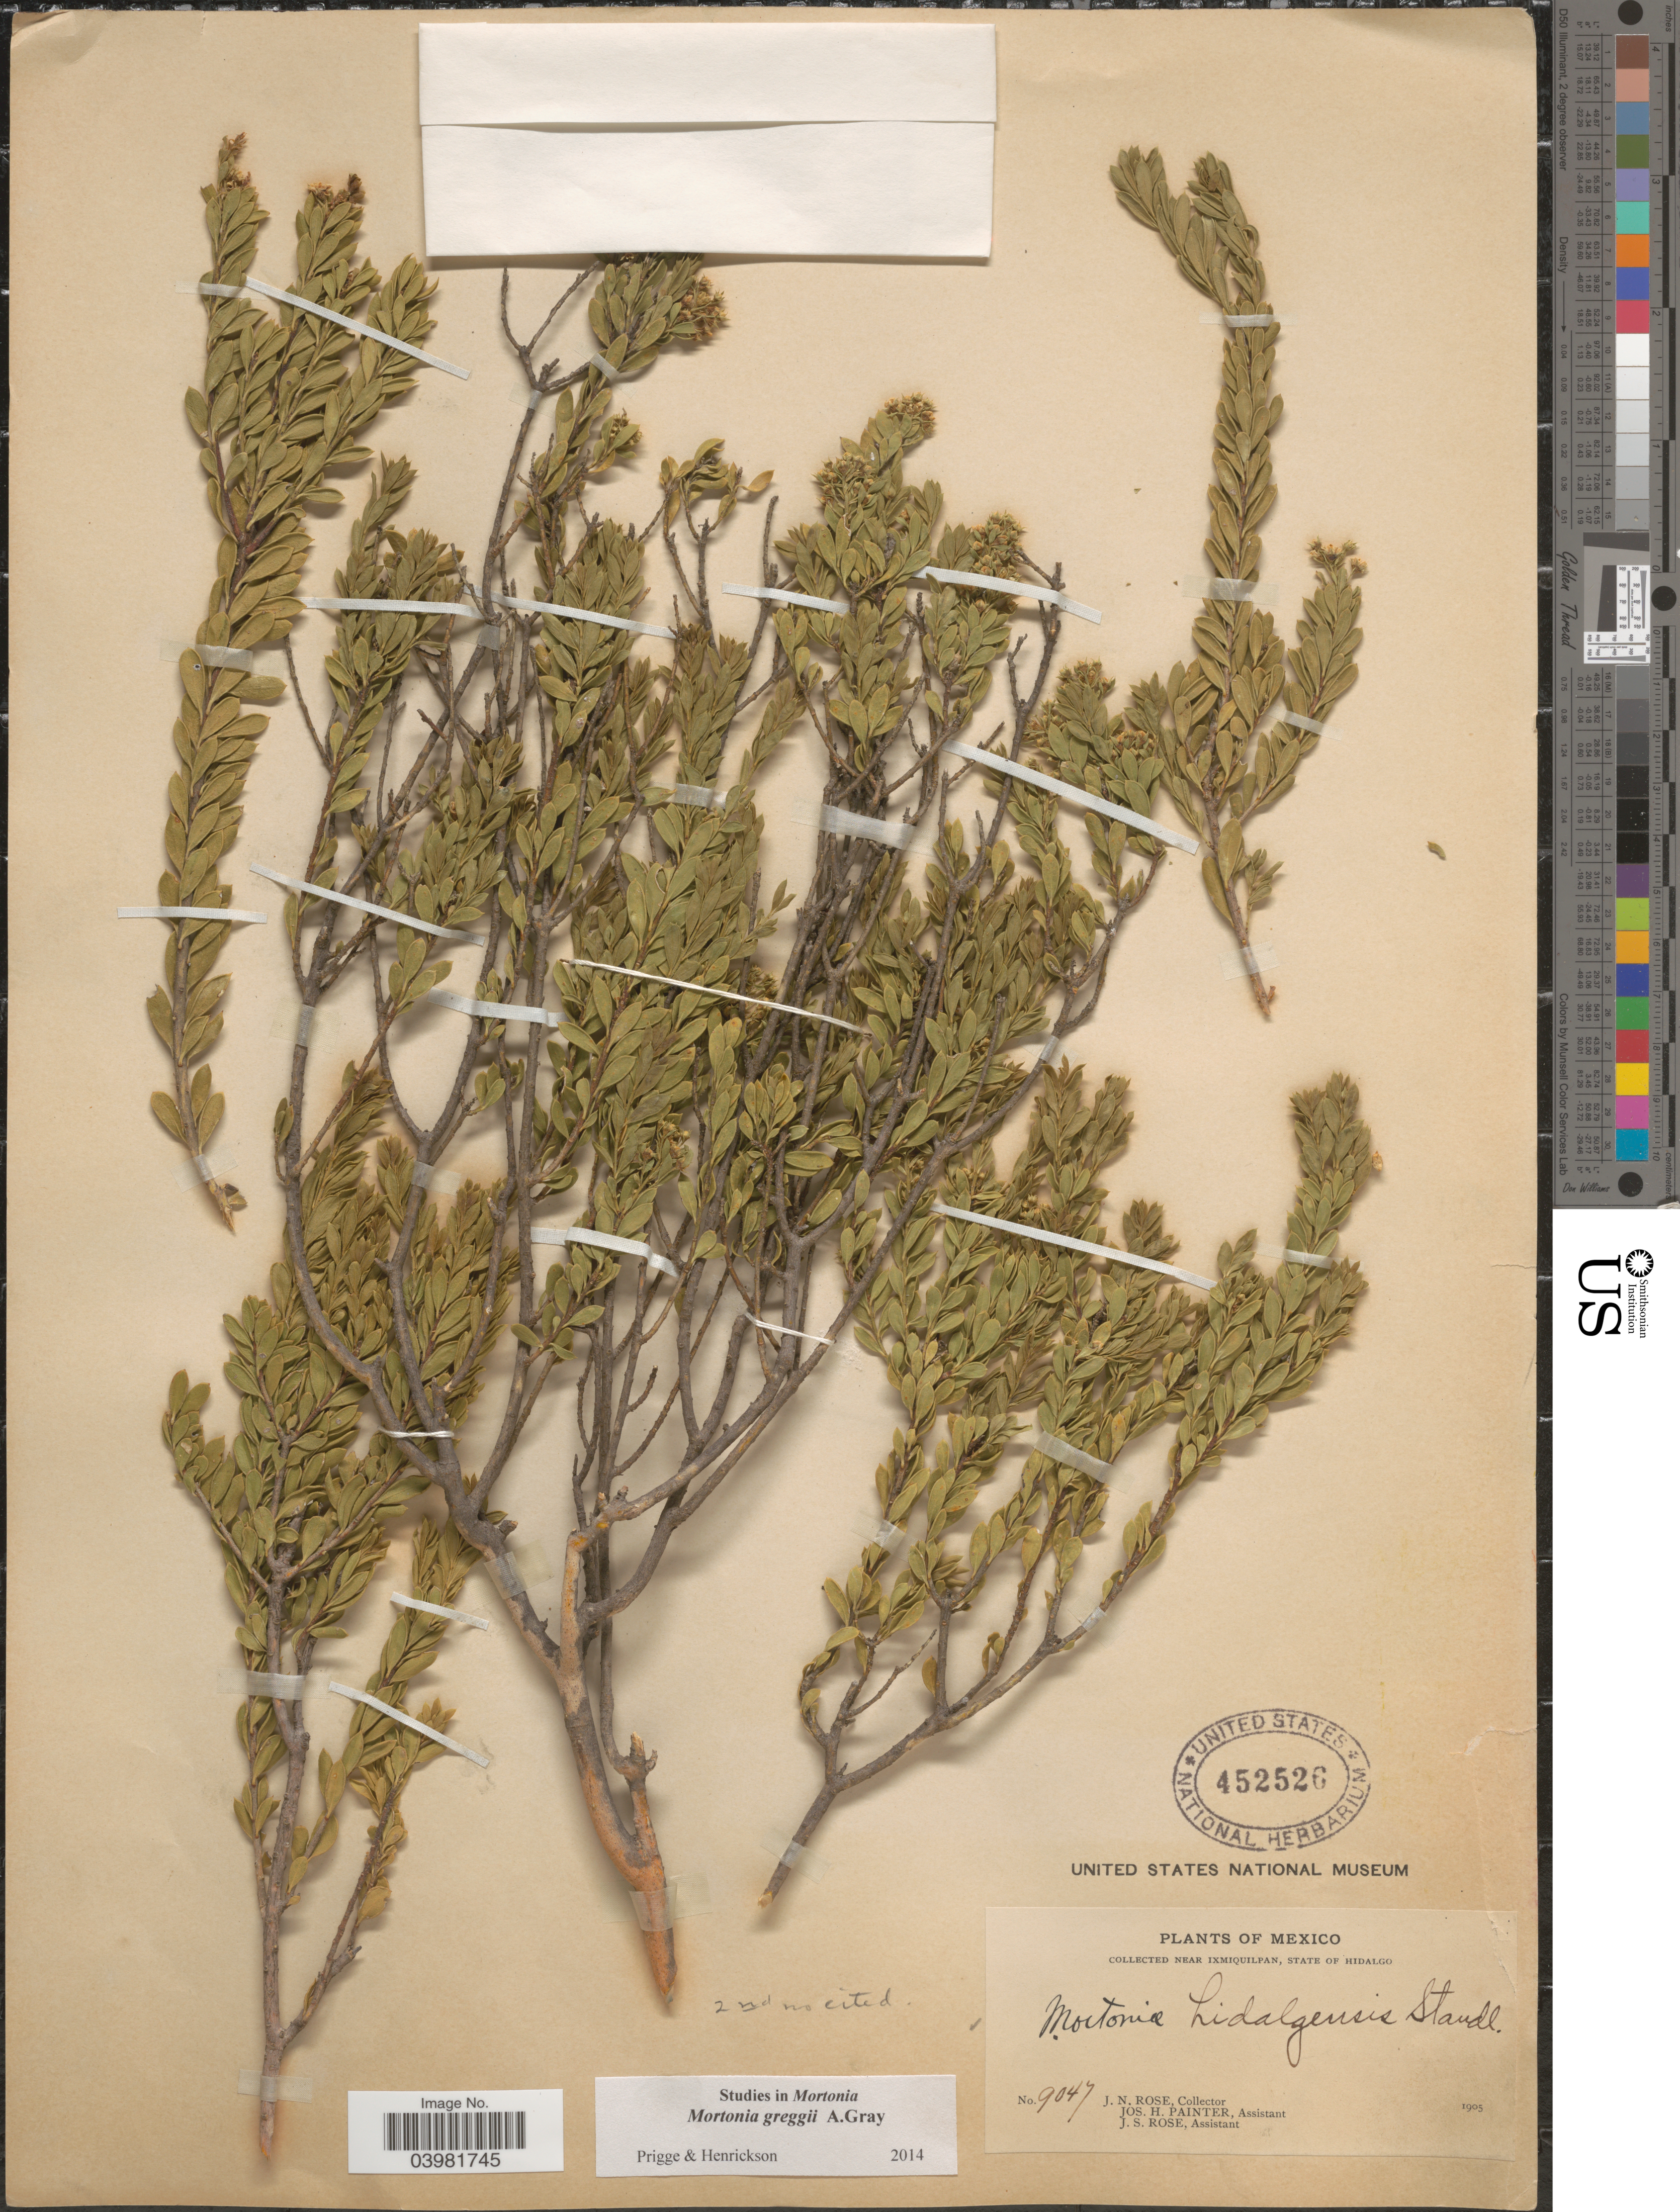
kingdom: Plantae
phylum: Tracheophyta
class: Magnoliopsida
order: Celastrales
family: Celastraceae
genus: Mortonia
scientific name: Mortonia greggii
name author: A. Gray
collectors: J. N. Rose, J. H. Painter & J. S. Rose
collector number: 9047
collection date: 1905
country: Mexico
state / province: Hidalgo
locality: Near Ixmiquilpan.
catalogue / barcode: US 452526